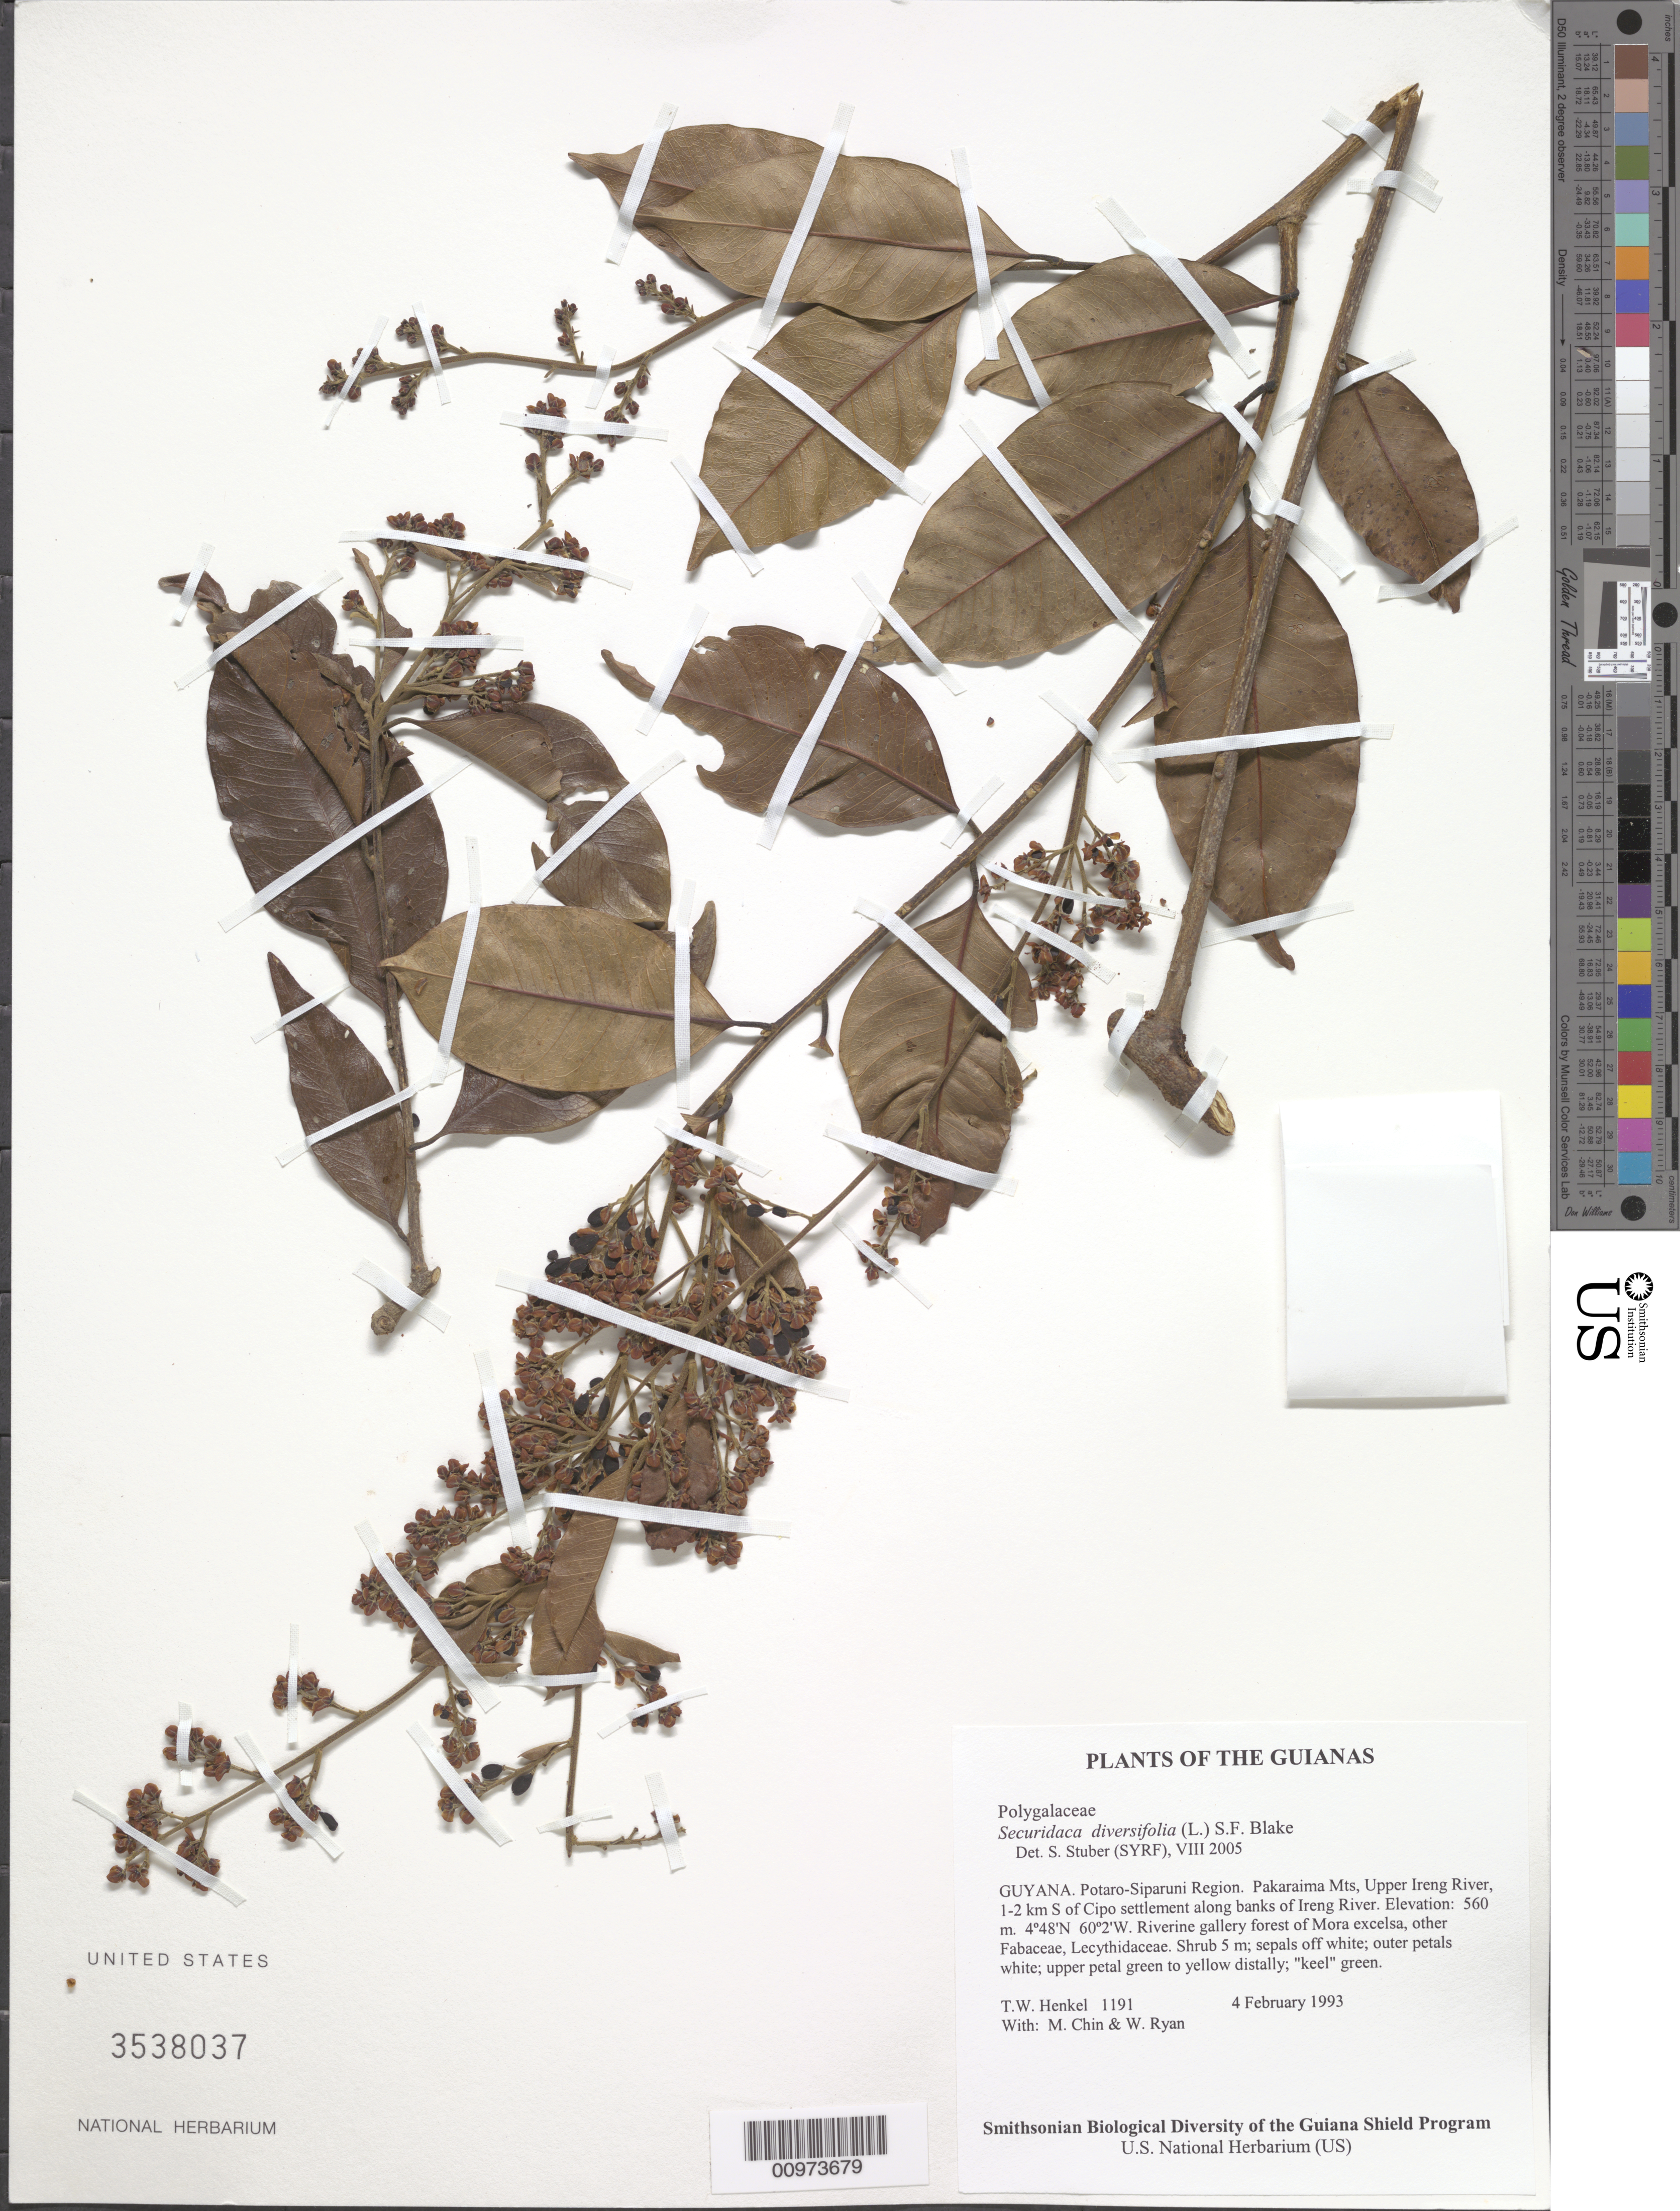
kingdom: Plantae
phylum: Tracheophyta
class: Magnoliopsida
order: Fabales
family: Polygalaceae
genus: Securidaca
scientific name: Securidaca diversifolia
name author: (L.) S.F. Blake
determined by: Stuber, S.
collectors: T. Henkel, M. Chin & W. Ryan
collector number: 1191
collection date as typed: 4 February 1993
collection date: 1993-02-04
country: Guyana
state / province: Potaro-Siparuni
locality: Pakaraima Mts, Upper Ireng River, 1-2 km S of Cipo settlement along banks of Ireng River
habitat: Riverine gallery forest of Mora excelsa, other Fabaceae, Lecythidaceae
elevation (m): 560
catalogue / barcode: US 3538037